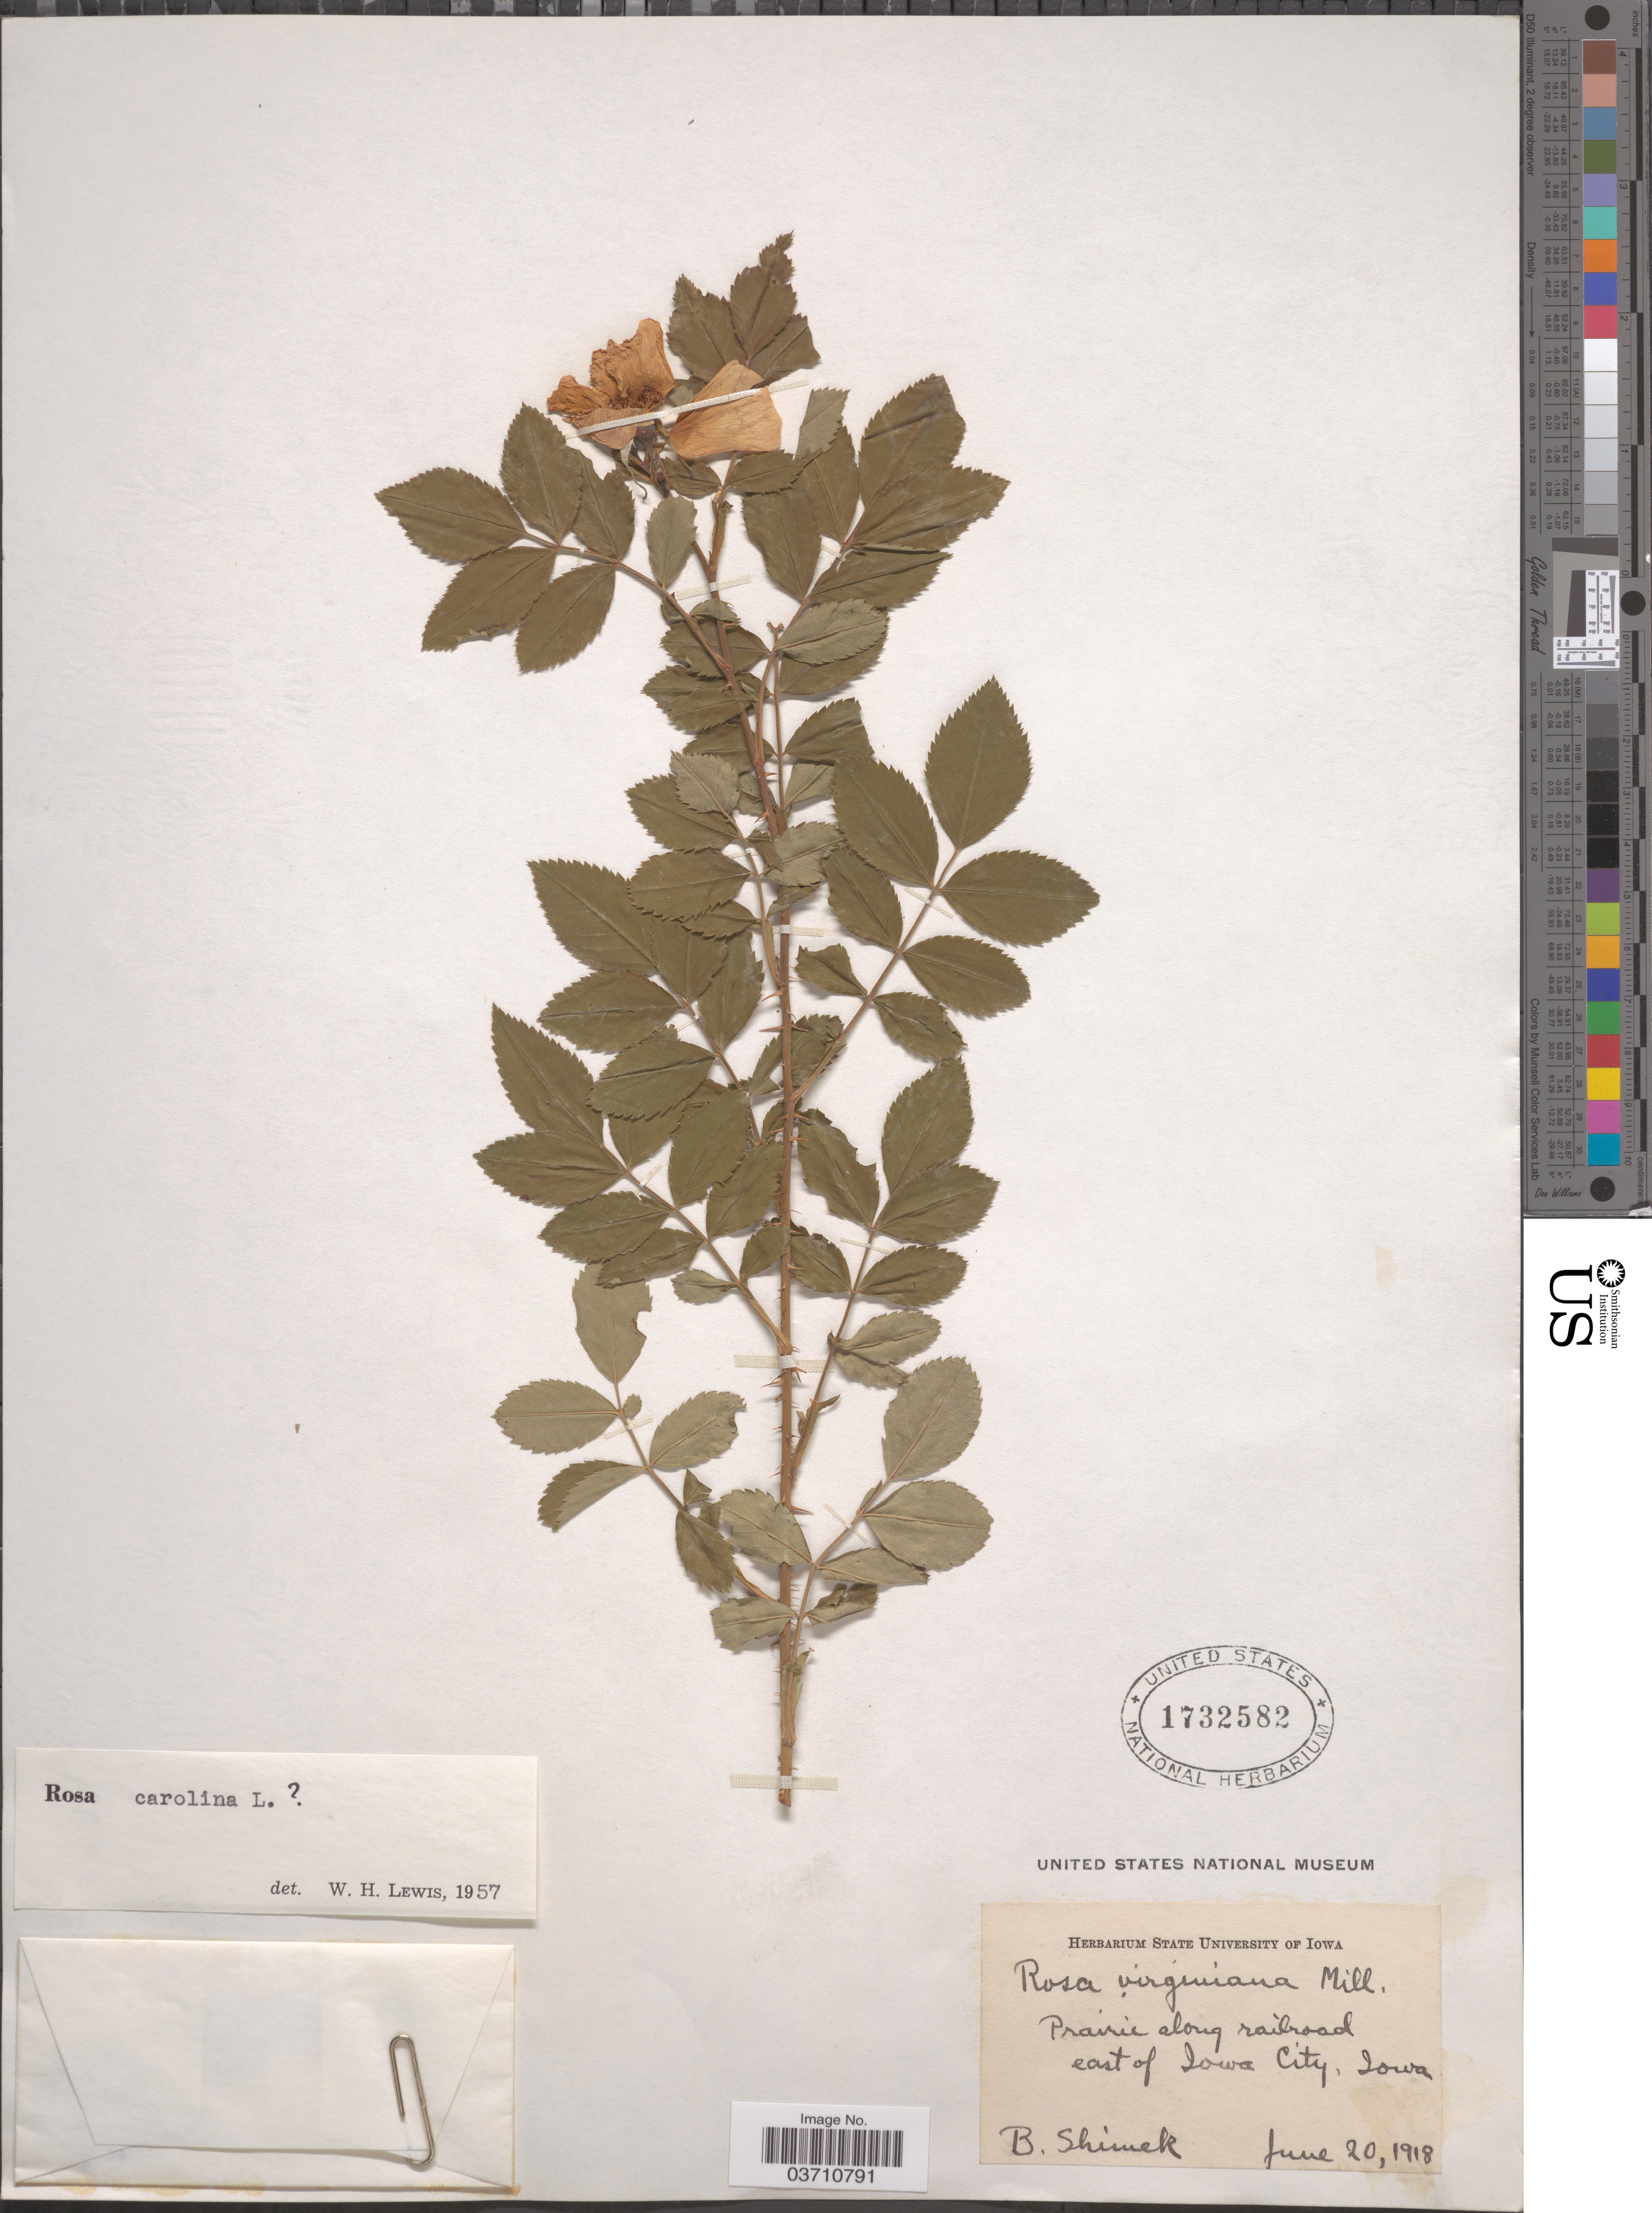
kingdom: Plantae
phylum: Tracheophyta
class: Magnoliopsida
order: Rosales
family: Rosaceae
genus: Rosa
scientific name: Rosa carolina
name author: L.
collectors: B. Shimek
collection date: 1918-06-20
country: United States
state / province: Iowa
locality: Prairie along railroad east of Iowa City.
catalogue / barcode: US 1732582